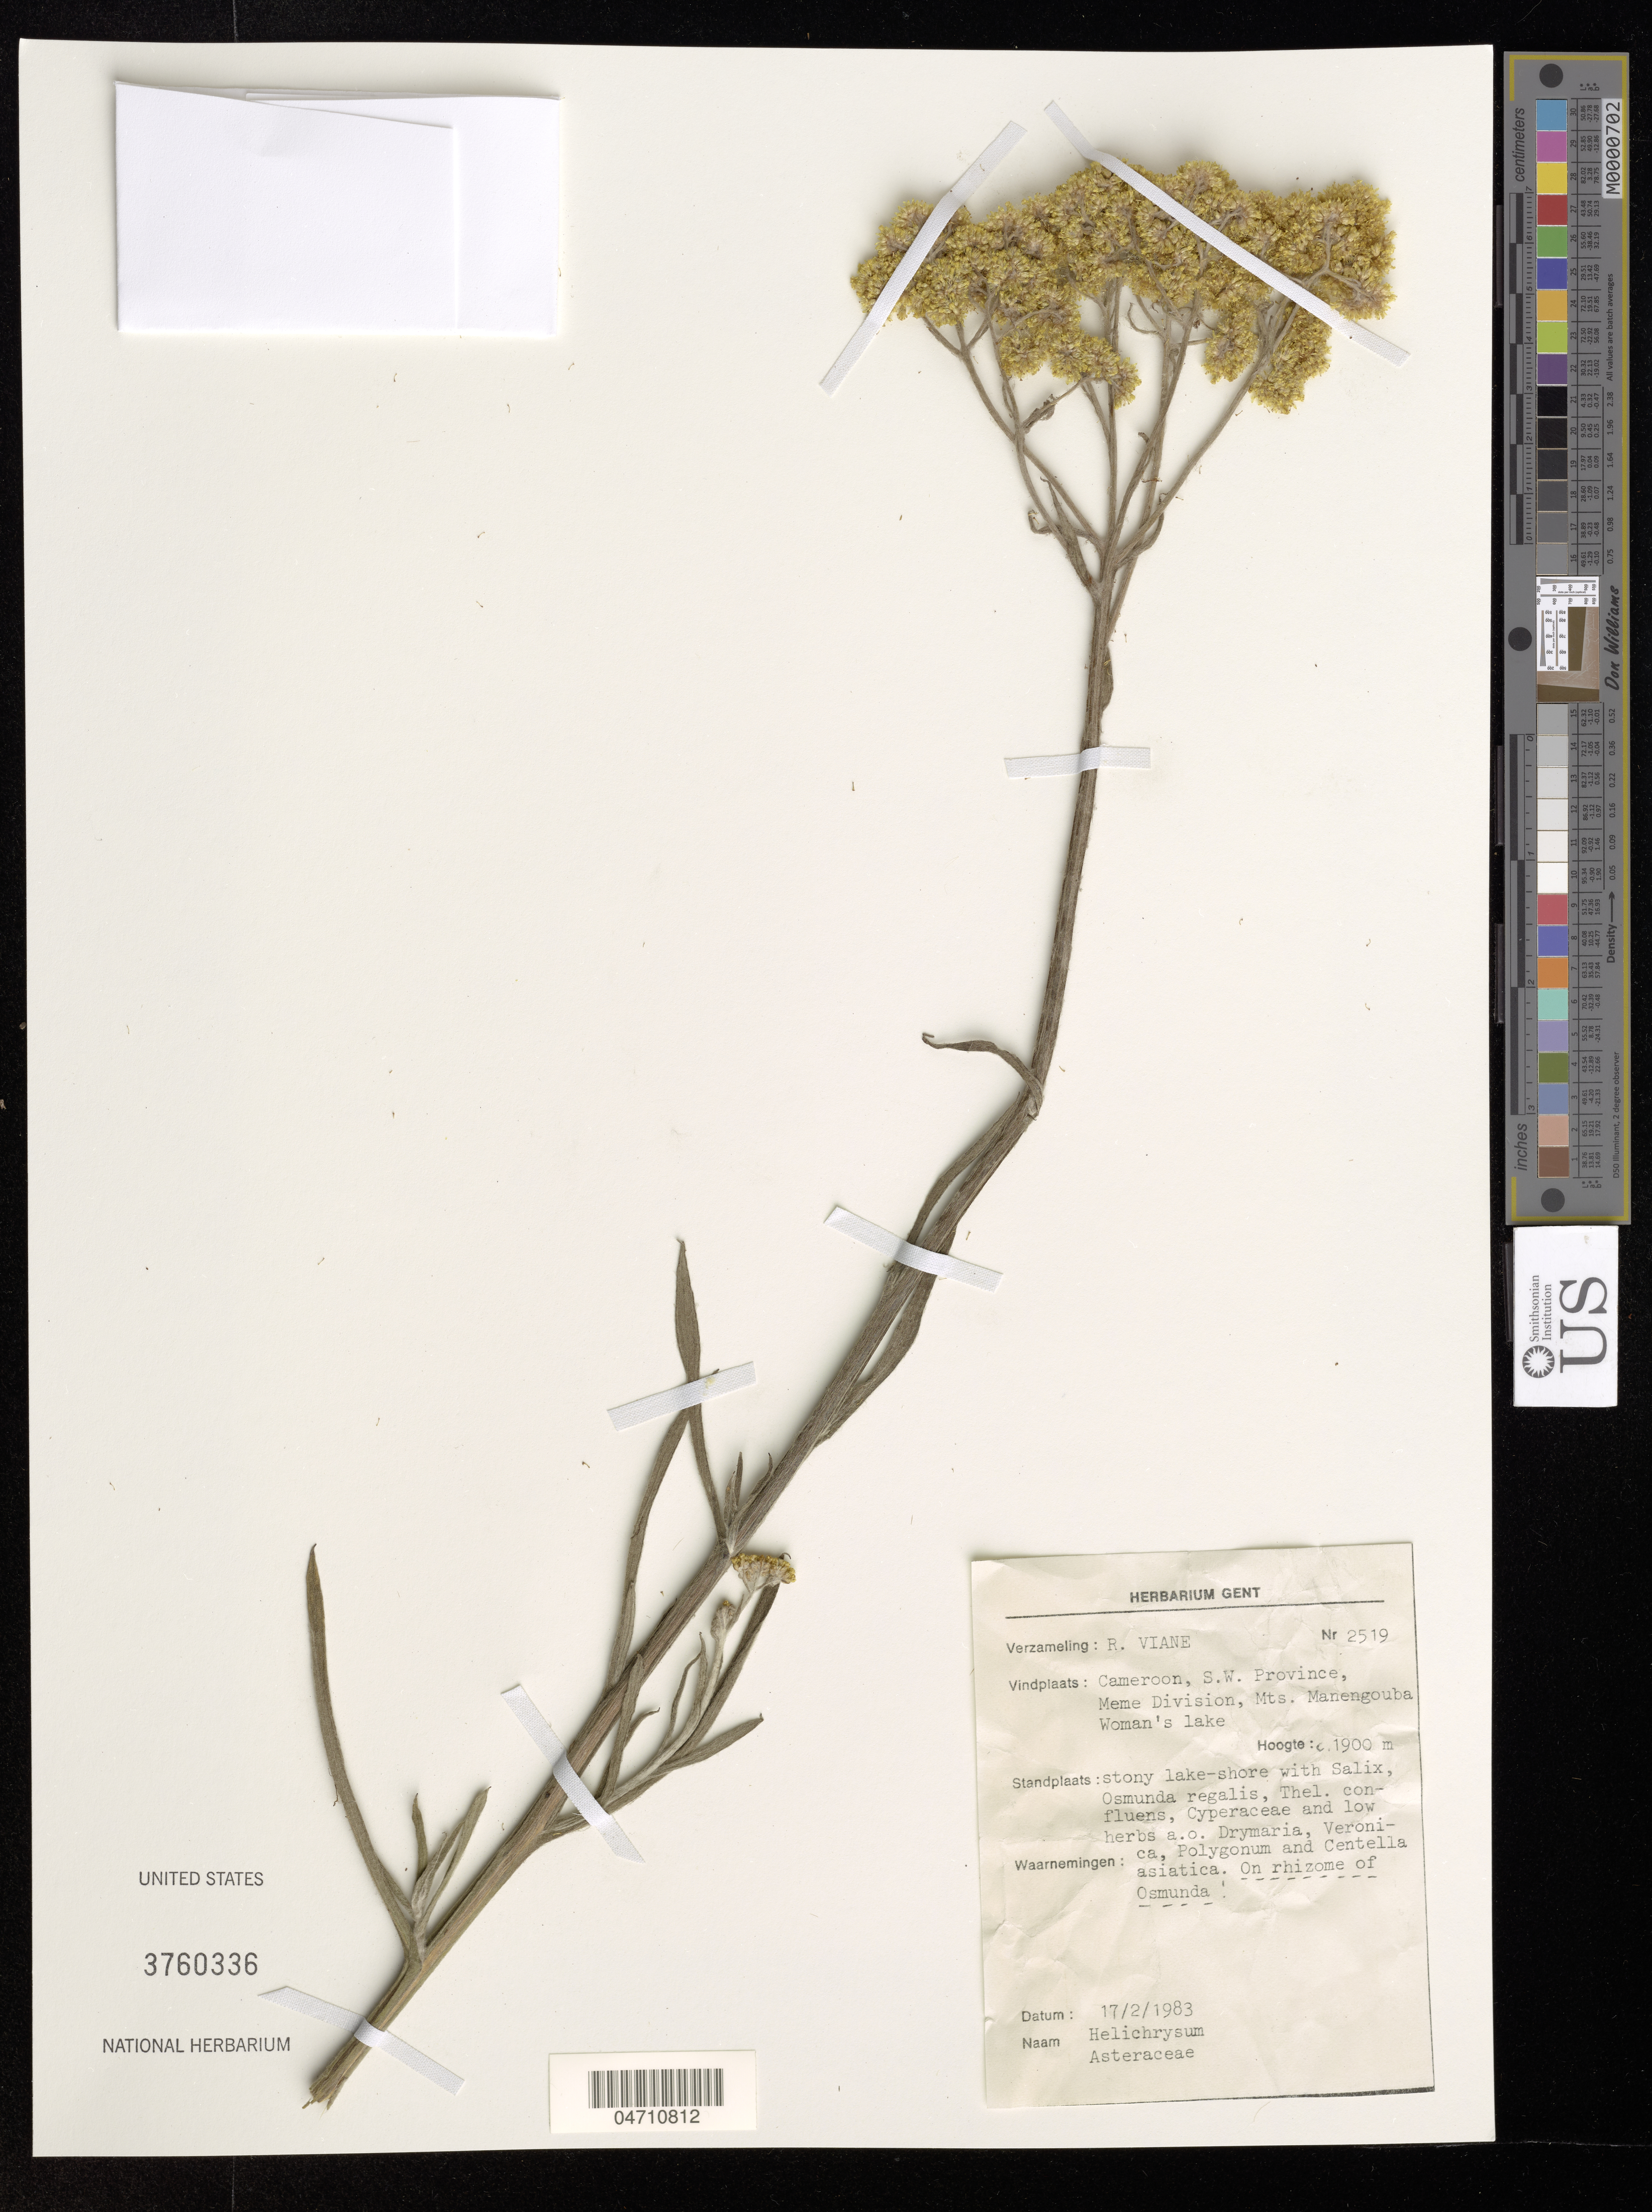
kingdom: Plantae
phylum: Tracheophyta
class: Magnoliopsida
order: Asterales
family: Asteraceae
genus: Helichrysum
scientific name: Helichrysum sp.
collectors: R. Viane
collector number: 2519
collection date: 1983-02-17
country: Cameroon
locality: S.W. Province, Meme Division, Mts. Manengouba Woman's lake.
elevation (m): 1900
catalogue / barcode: US 3760336